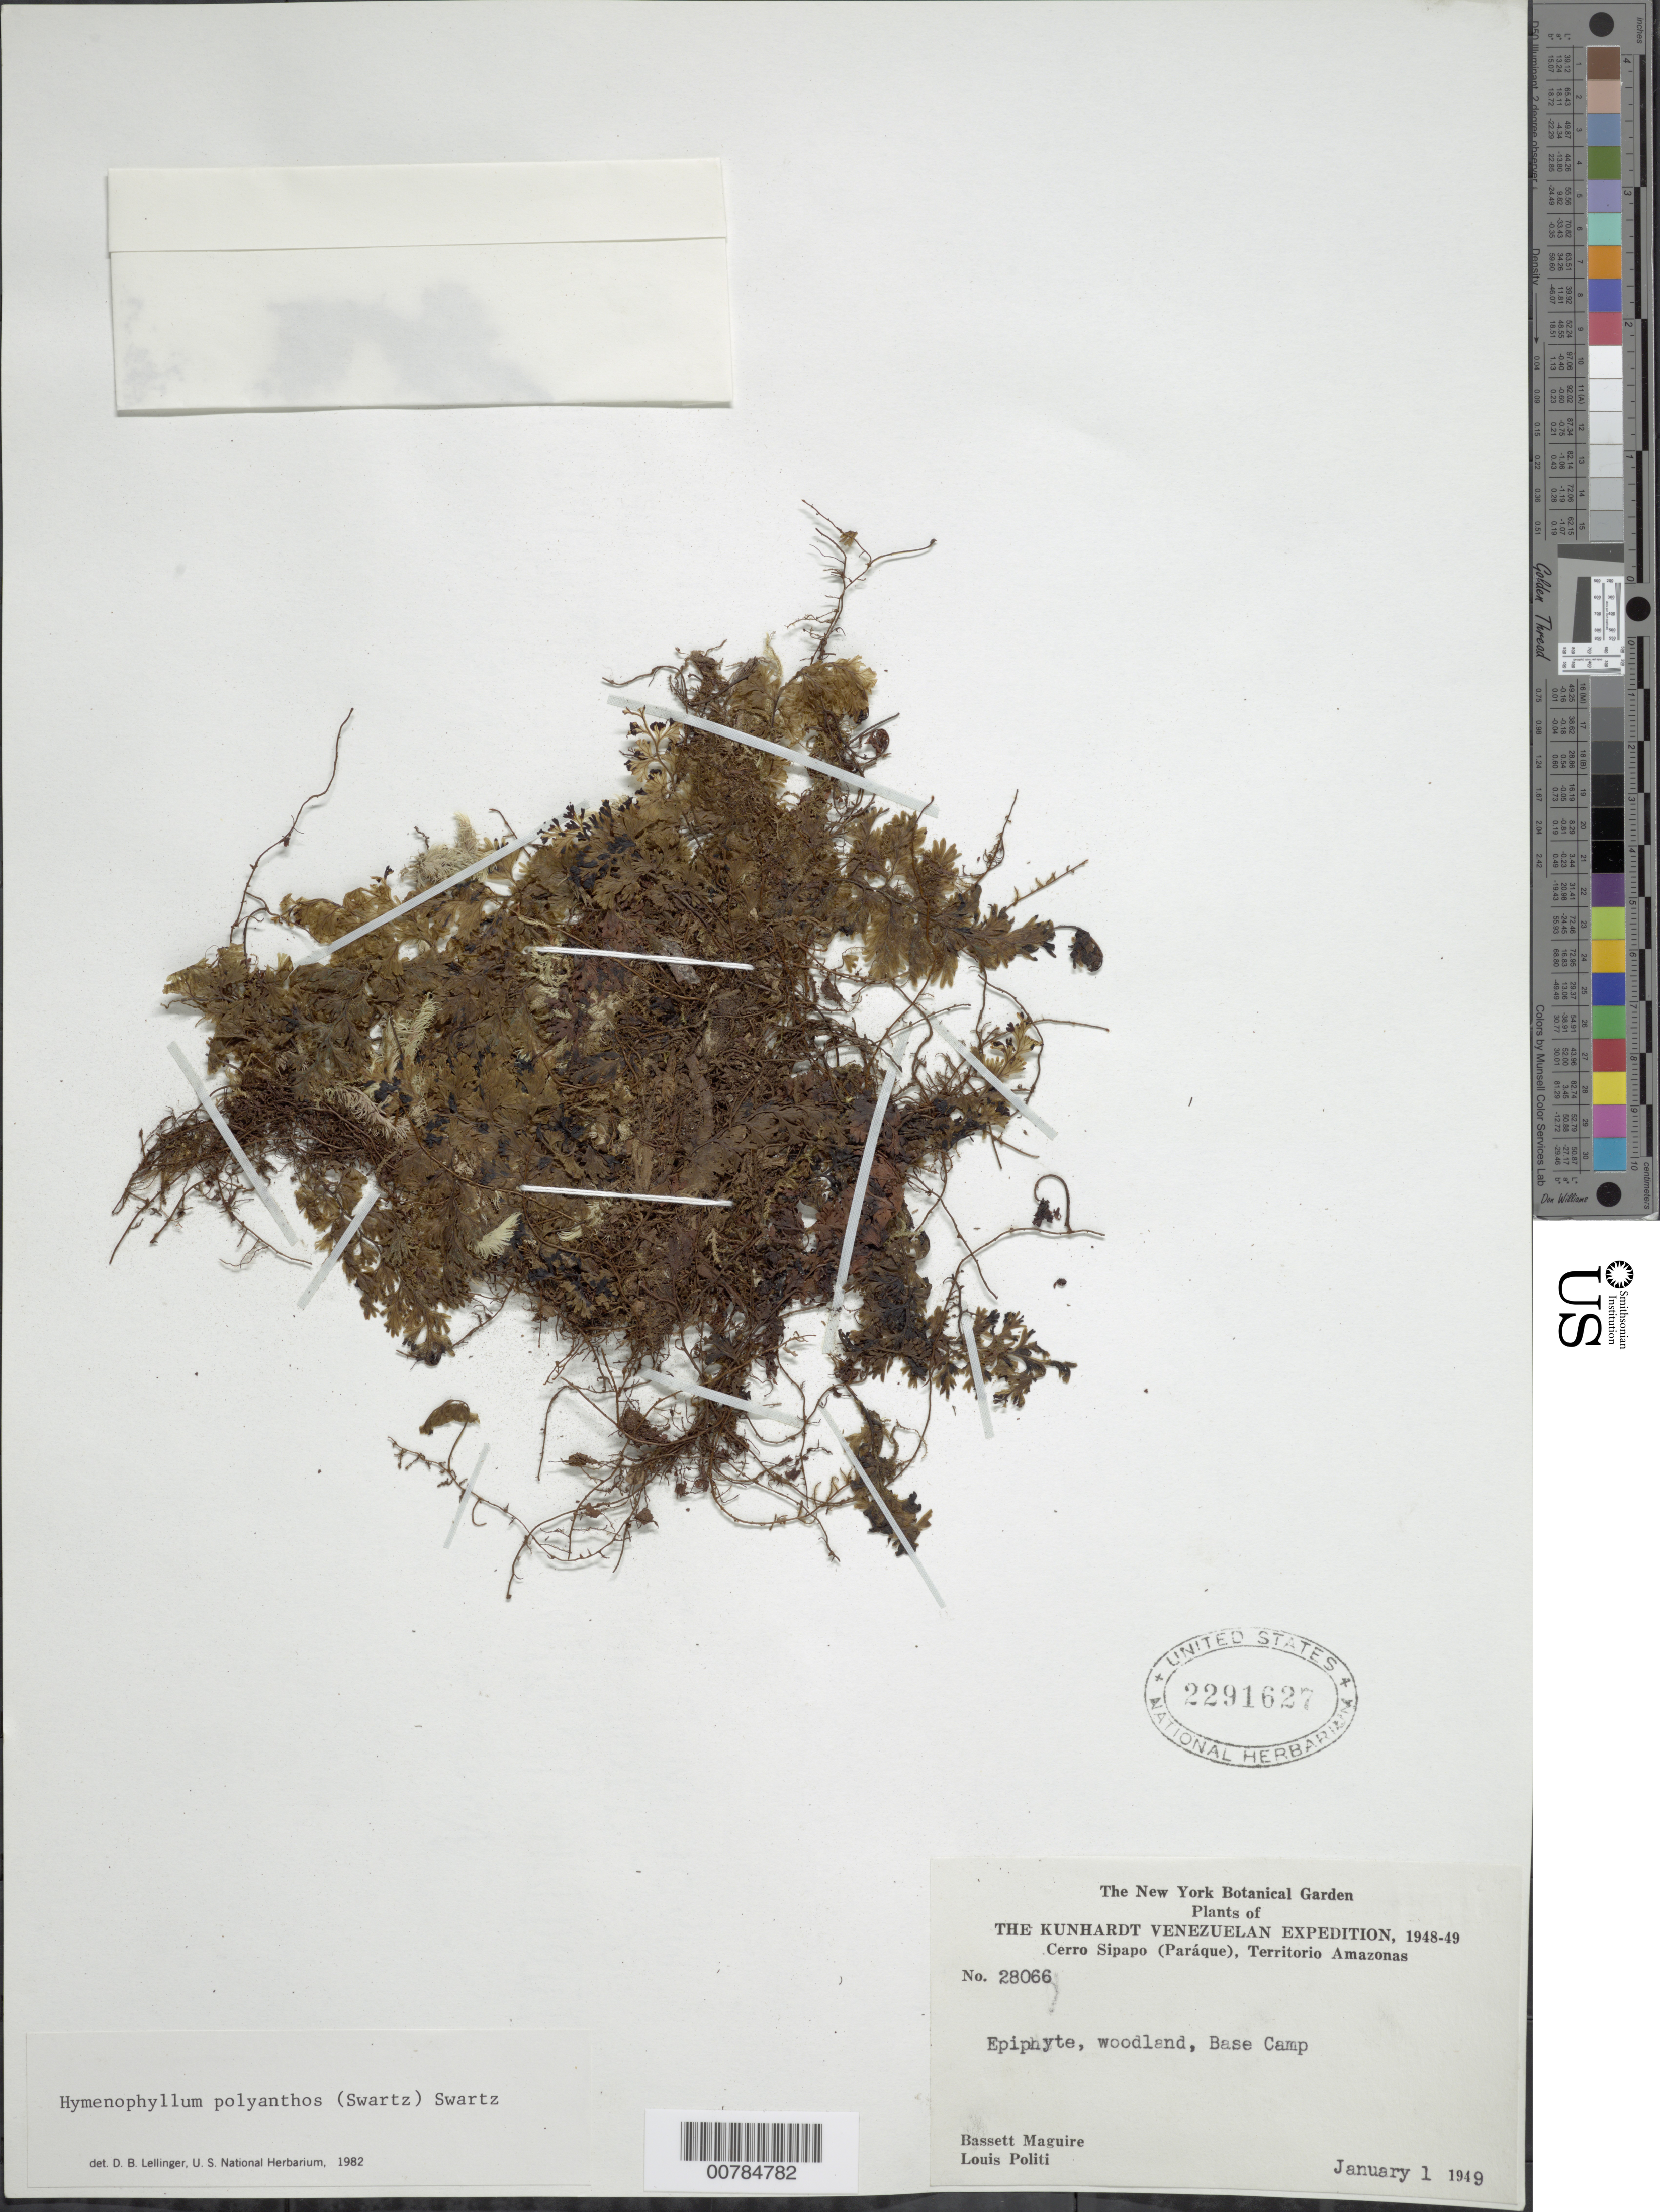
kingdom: Plantae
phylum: Tracheophyta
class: Polypodiopsida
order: Hymenophyllales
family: Hymenophyllaceae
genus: Hymenophyllum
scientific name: Hymenophyllum polyanthos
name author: (Sw.) Sw.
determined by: Lellinger, David B., (BOT), Smithsonian Institution - National Museum of Natural History (UNITED STATES)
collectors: B. Maguire & L. Politi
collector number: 28066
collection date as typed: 1-Jan-49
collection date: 1949-01-01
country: Venezuela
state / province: Amazonas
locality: Río Cuao, Río Orinoco, base camp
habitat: Woodland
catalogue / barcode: US 2291627